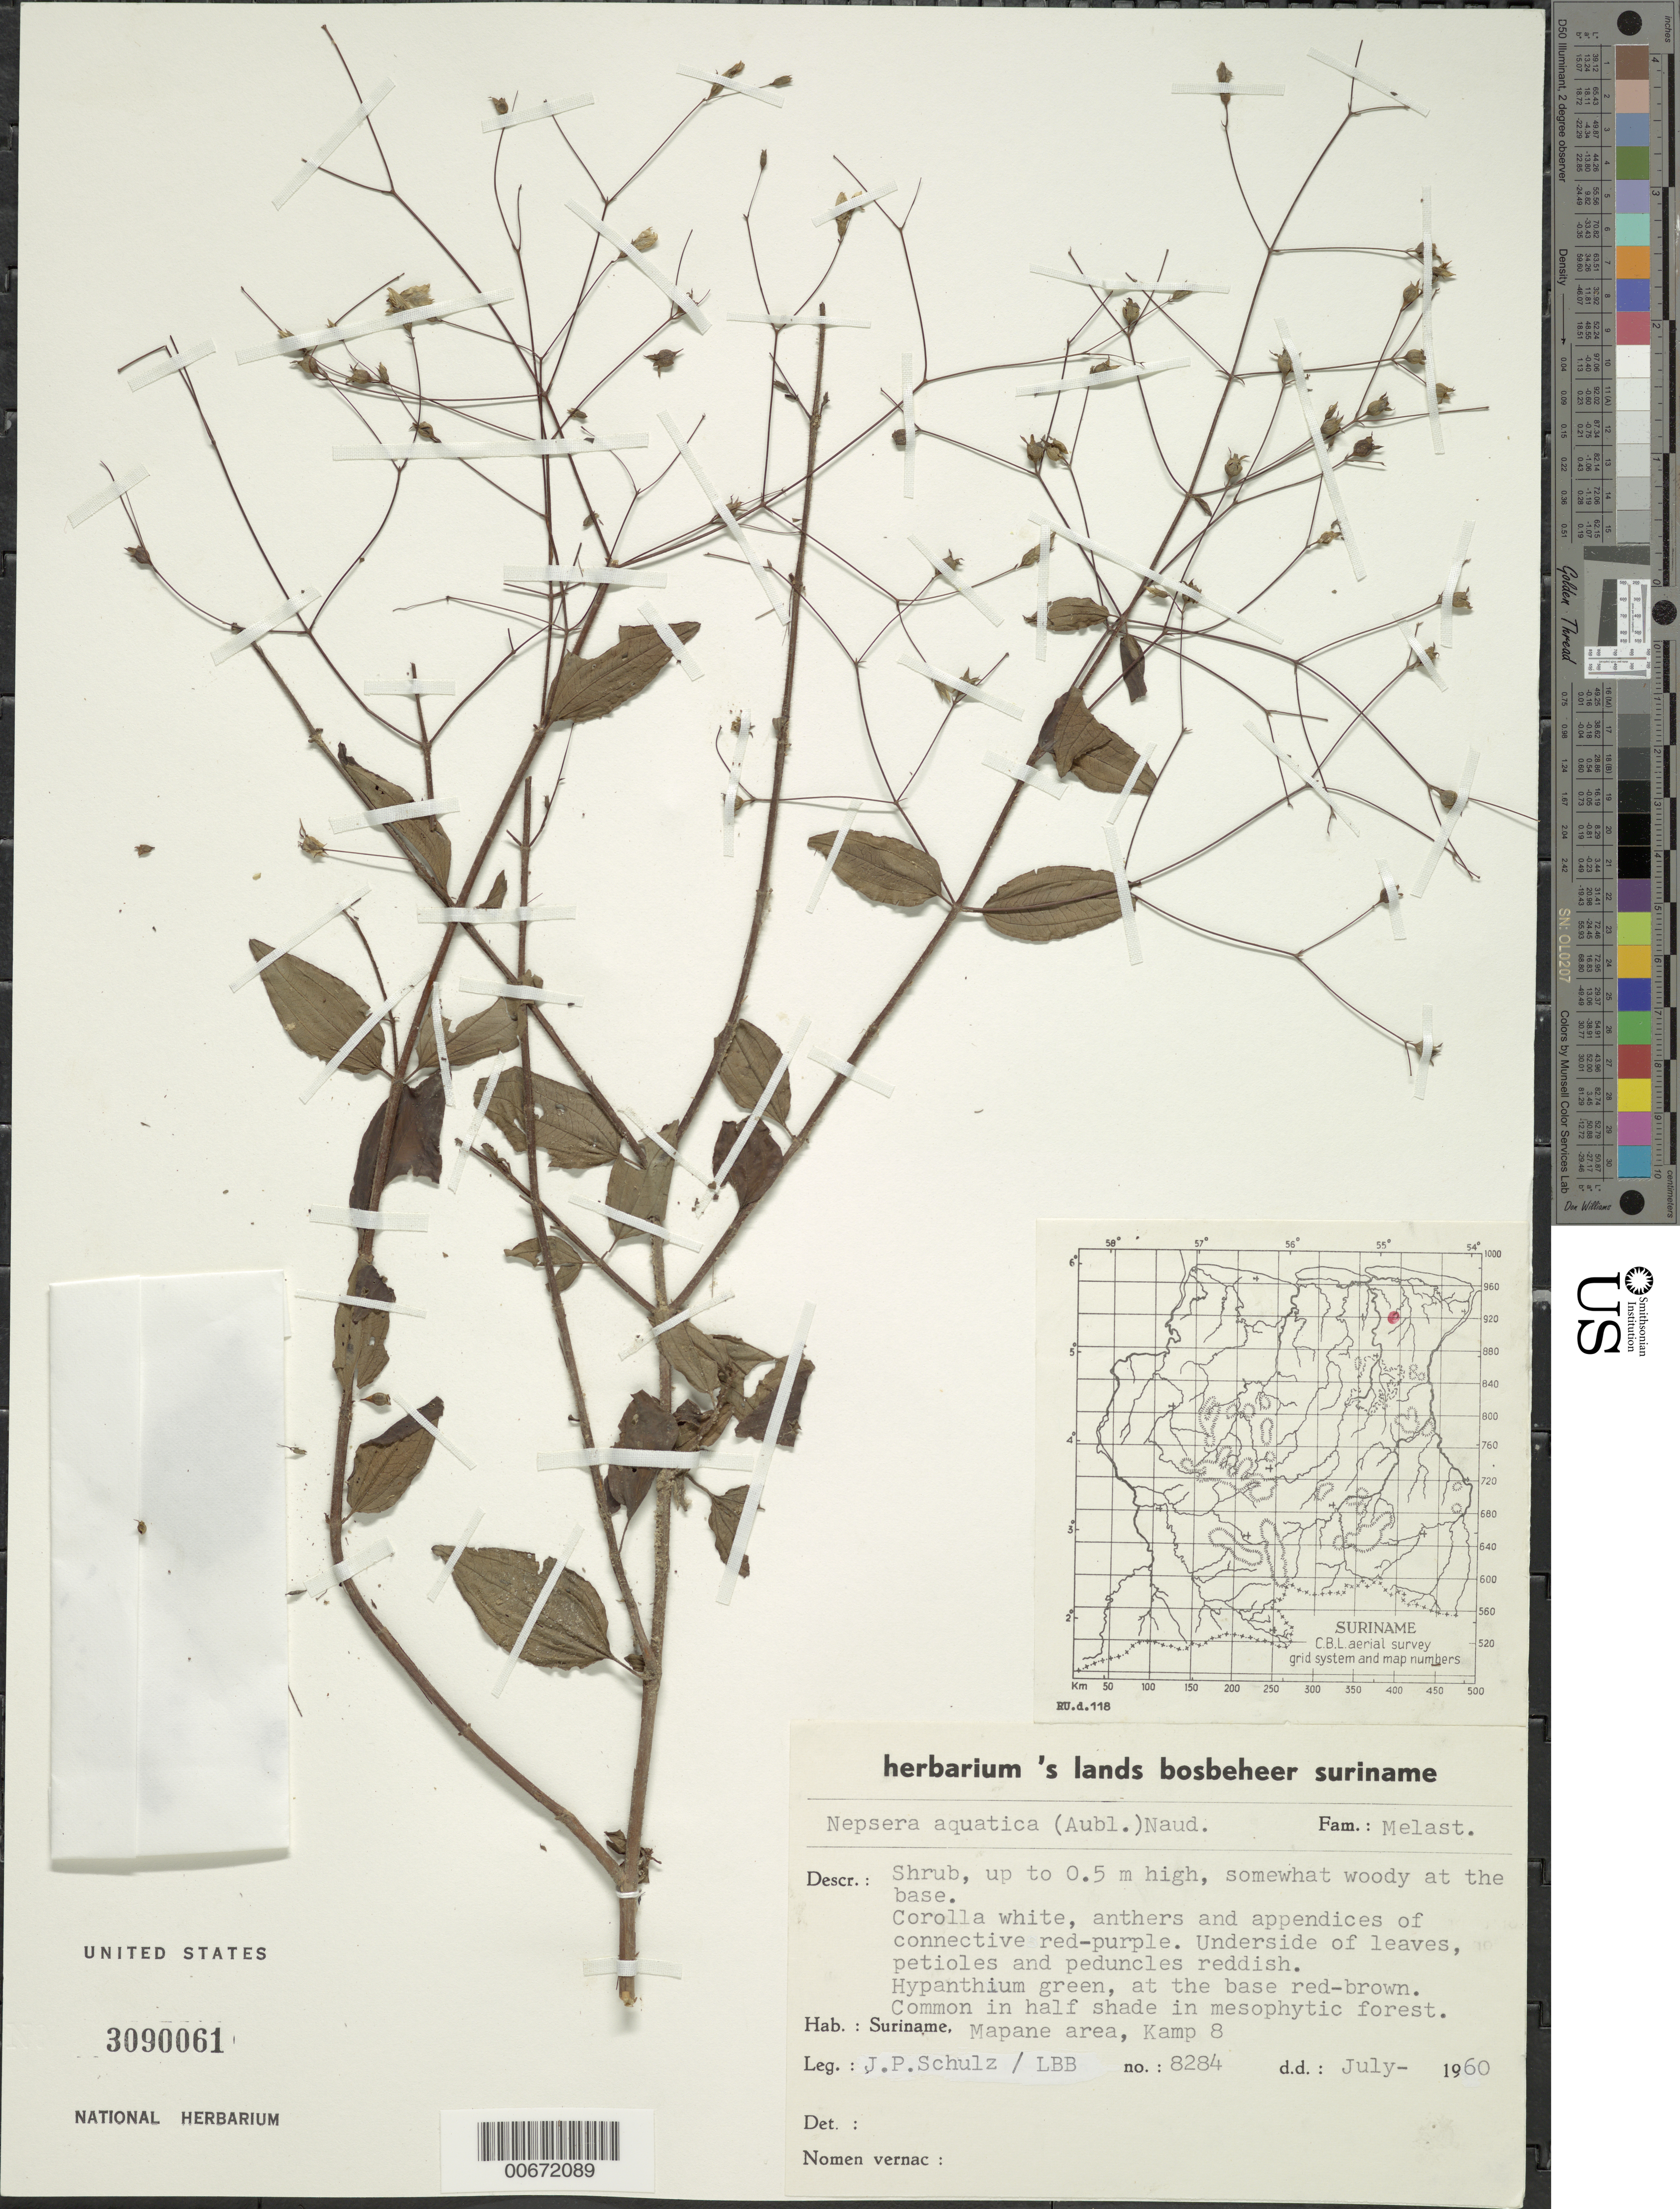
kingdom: Plantae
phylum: Tracheophyta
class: Magnoliopsida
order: Myrtales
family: Melastomataceae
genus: Nepsera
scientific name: Nepsera aquatica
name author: (Aubl.) Naudin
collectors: J. P. Schulz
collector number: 8284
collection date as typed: Jul-60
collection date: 1960-07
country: Suriname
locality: Jodensavanne-Mapane kreek area (SURINAMEe R.), near Camp 8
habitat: In half shade in mesophytic forest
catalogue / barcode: US 3090061